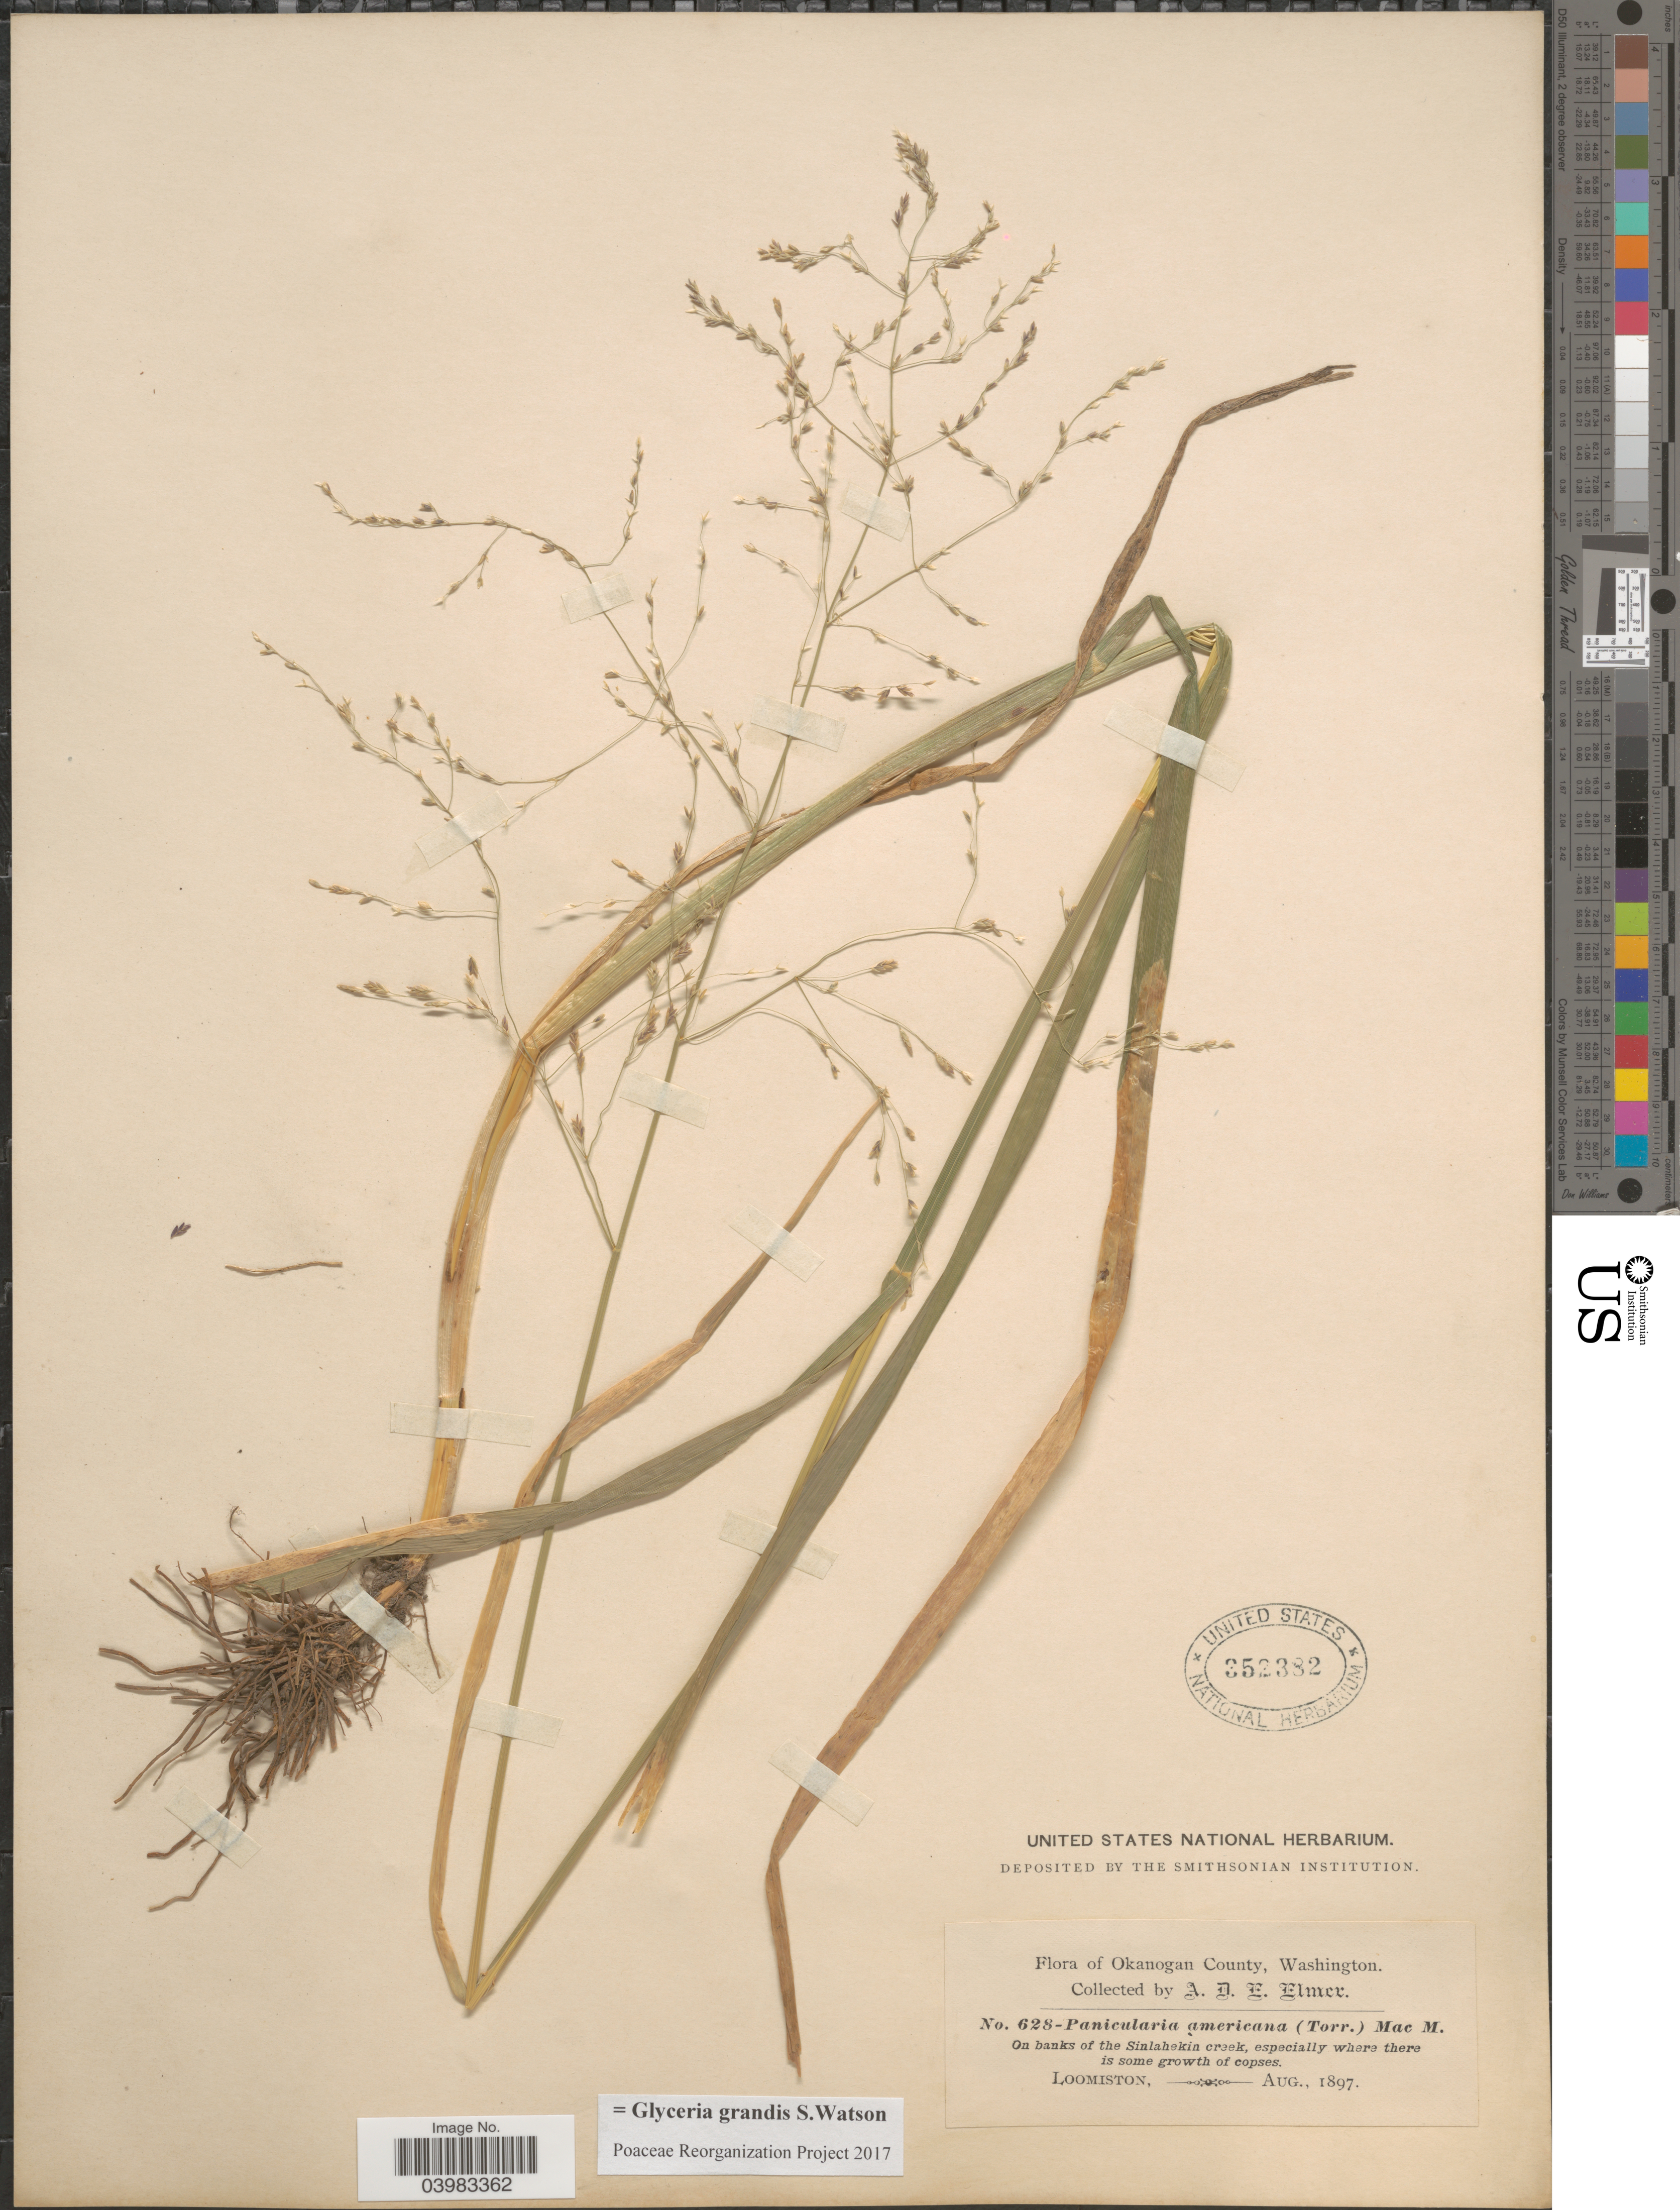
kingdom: Plantae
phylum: Tracheophyta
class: Liliopsida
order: Poales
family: Poaceae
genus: Glyceria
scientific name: Glyceria grandis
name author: S. Watson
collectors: A. D. E. Elmer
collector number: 628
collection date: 1897-08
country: United States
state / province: Washington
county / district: Okanogan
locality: Okanogan County. On banks of the Sinlahekin creek. Loomiston.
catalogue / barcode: US 352382